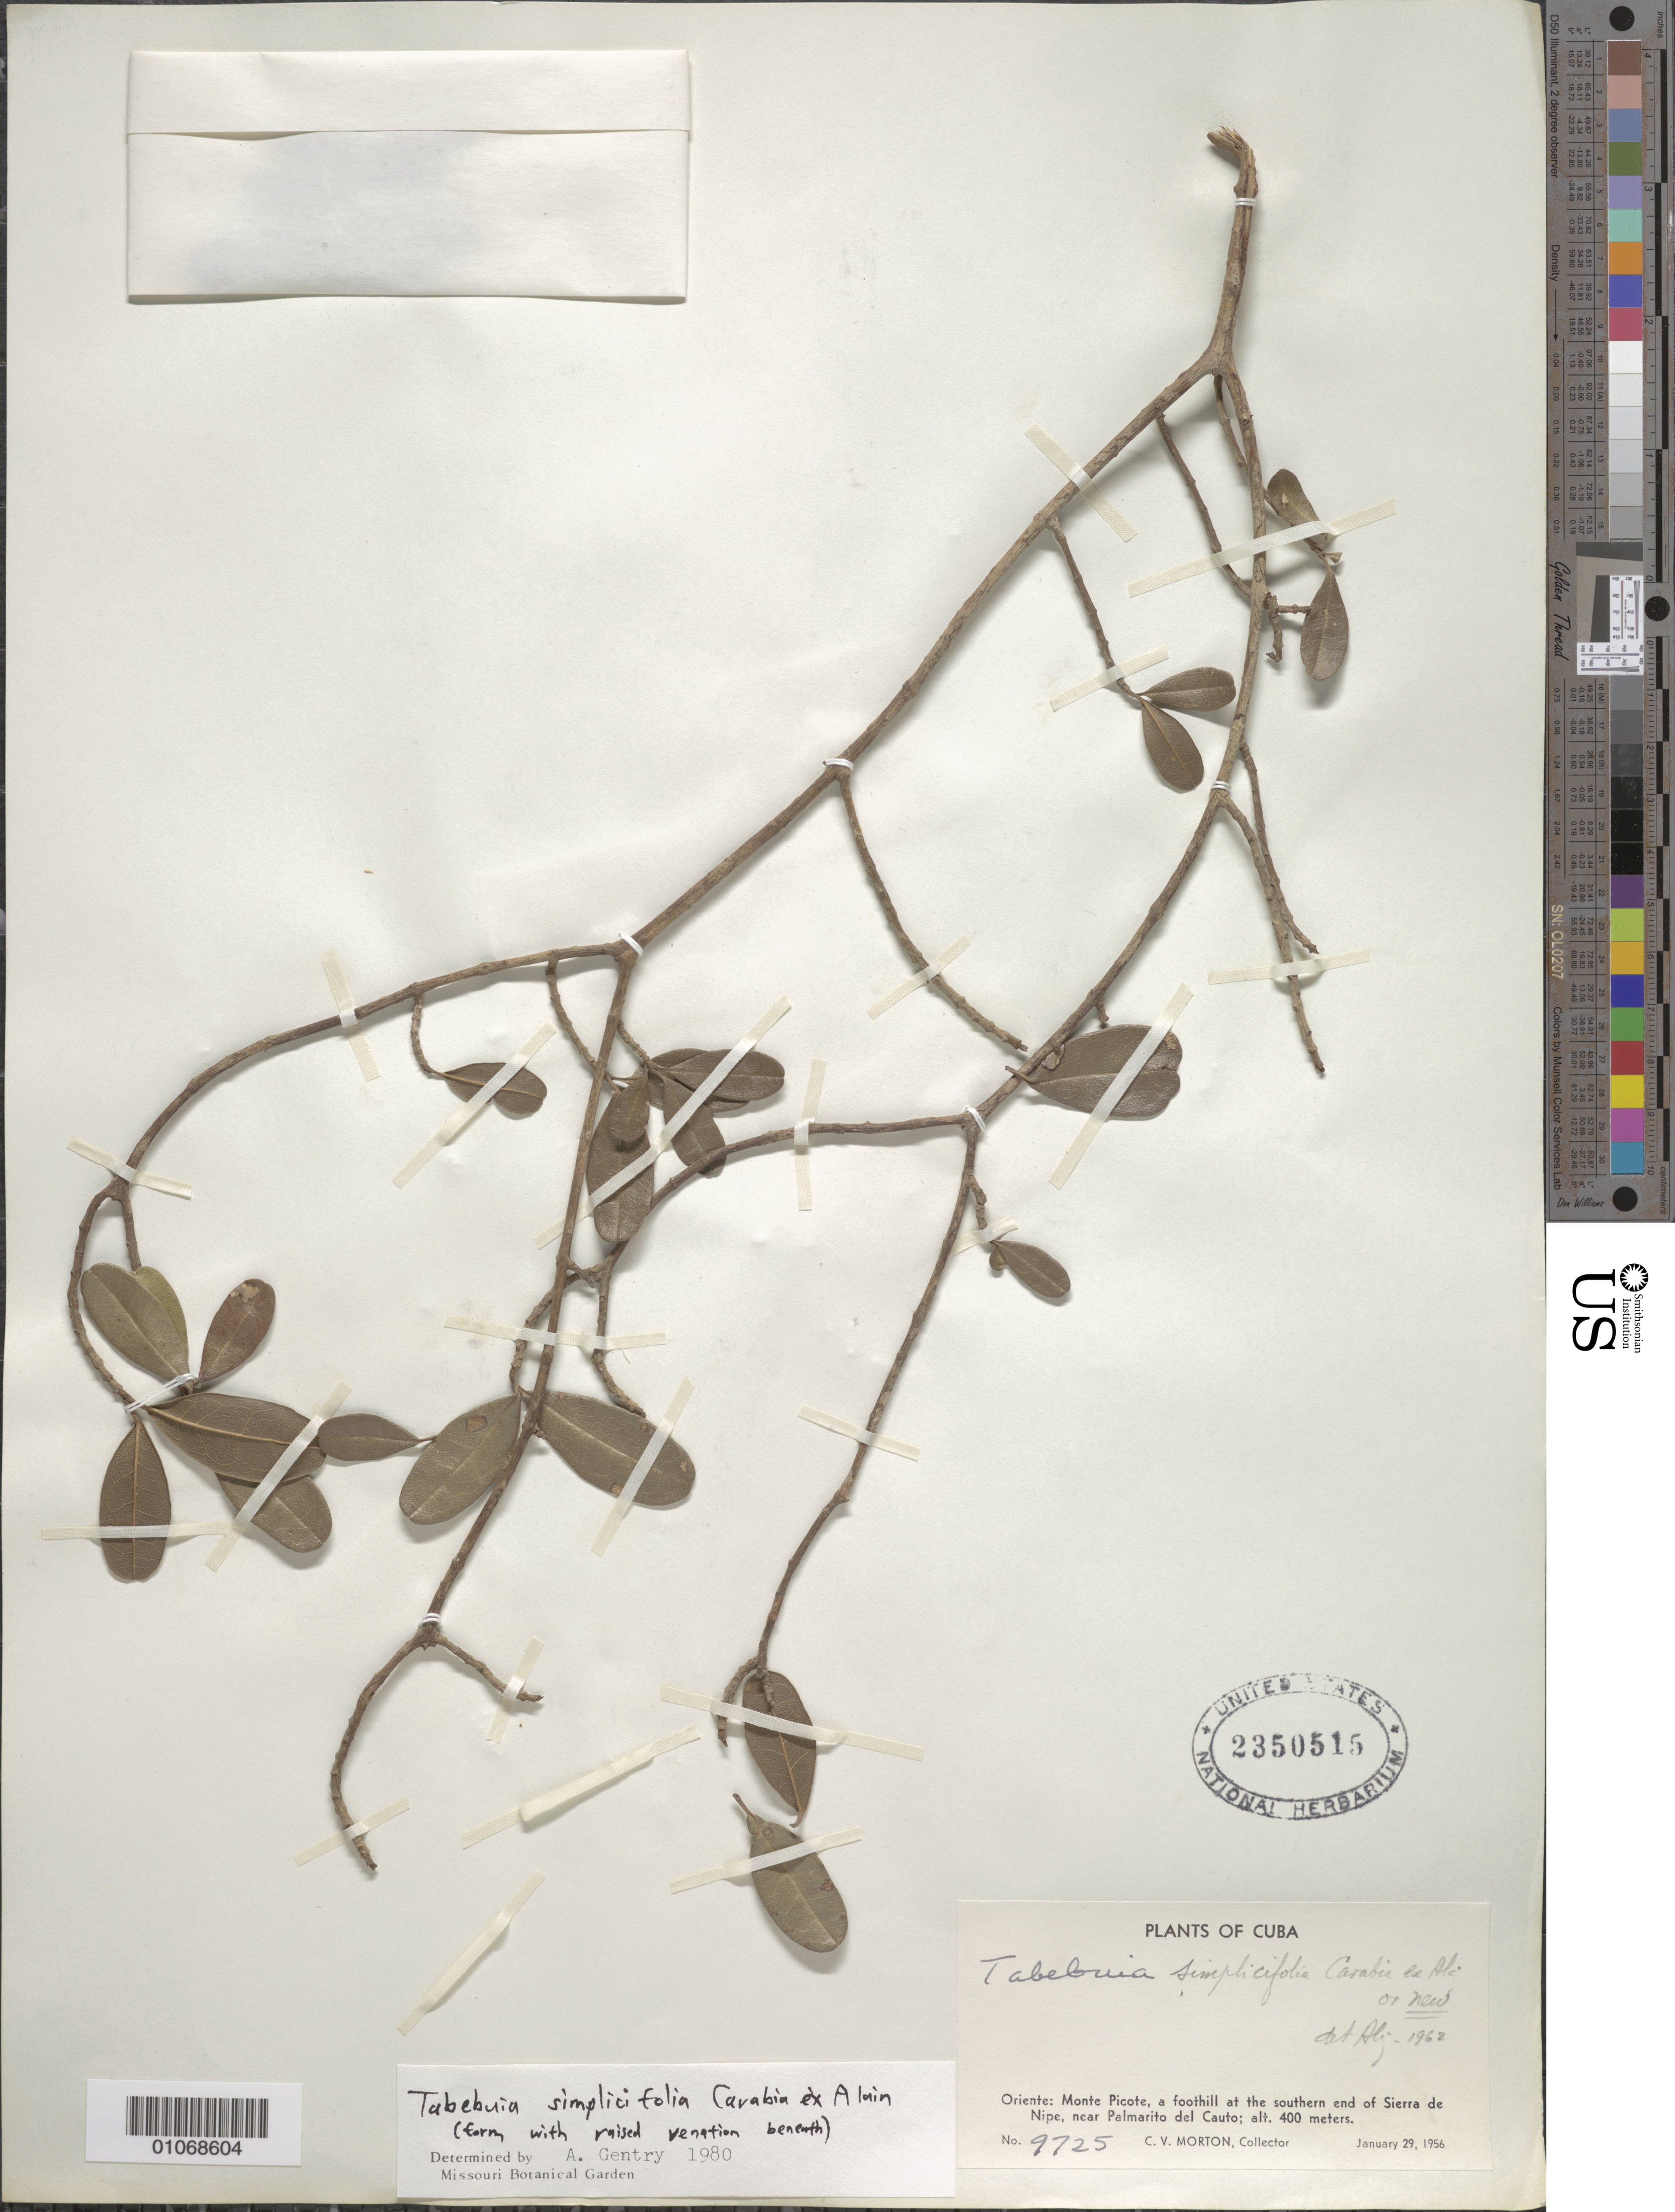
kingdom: Plantae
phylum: Tracheophyta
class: Magnoliopsida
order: Lamiales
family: Bignoniaceae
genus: Tabebuia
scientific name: Tabebuia simplicifolia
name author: Carabia ex Alain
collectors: C. V. Morton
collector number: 9725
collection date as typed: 29 Jan 1956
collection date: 1956-01-29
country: Cuba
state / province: Holguín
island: Cuba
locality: Monte Picote, a foothill at the southern end of Sierra de Nipe, near Palmarito del Cauto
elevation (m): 400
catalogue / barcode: US 2350515